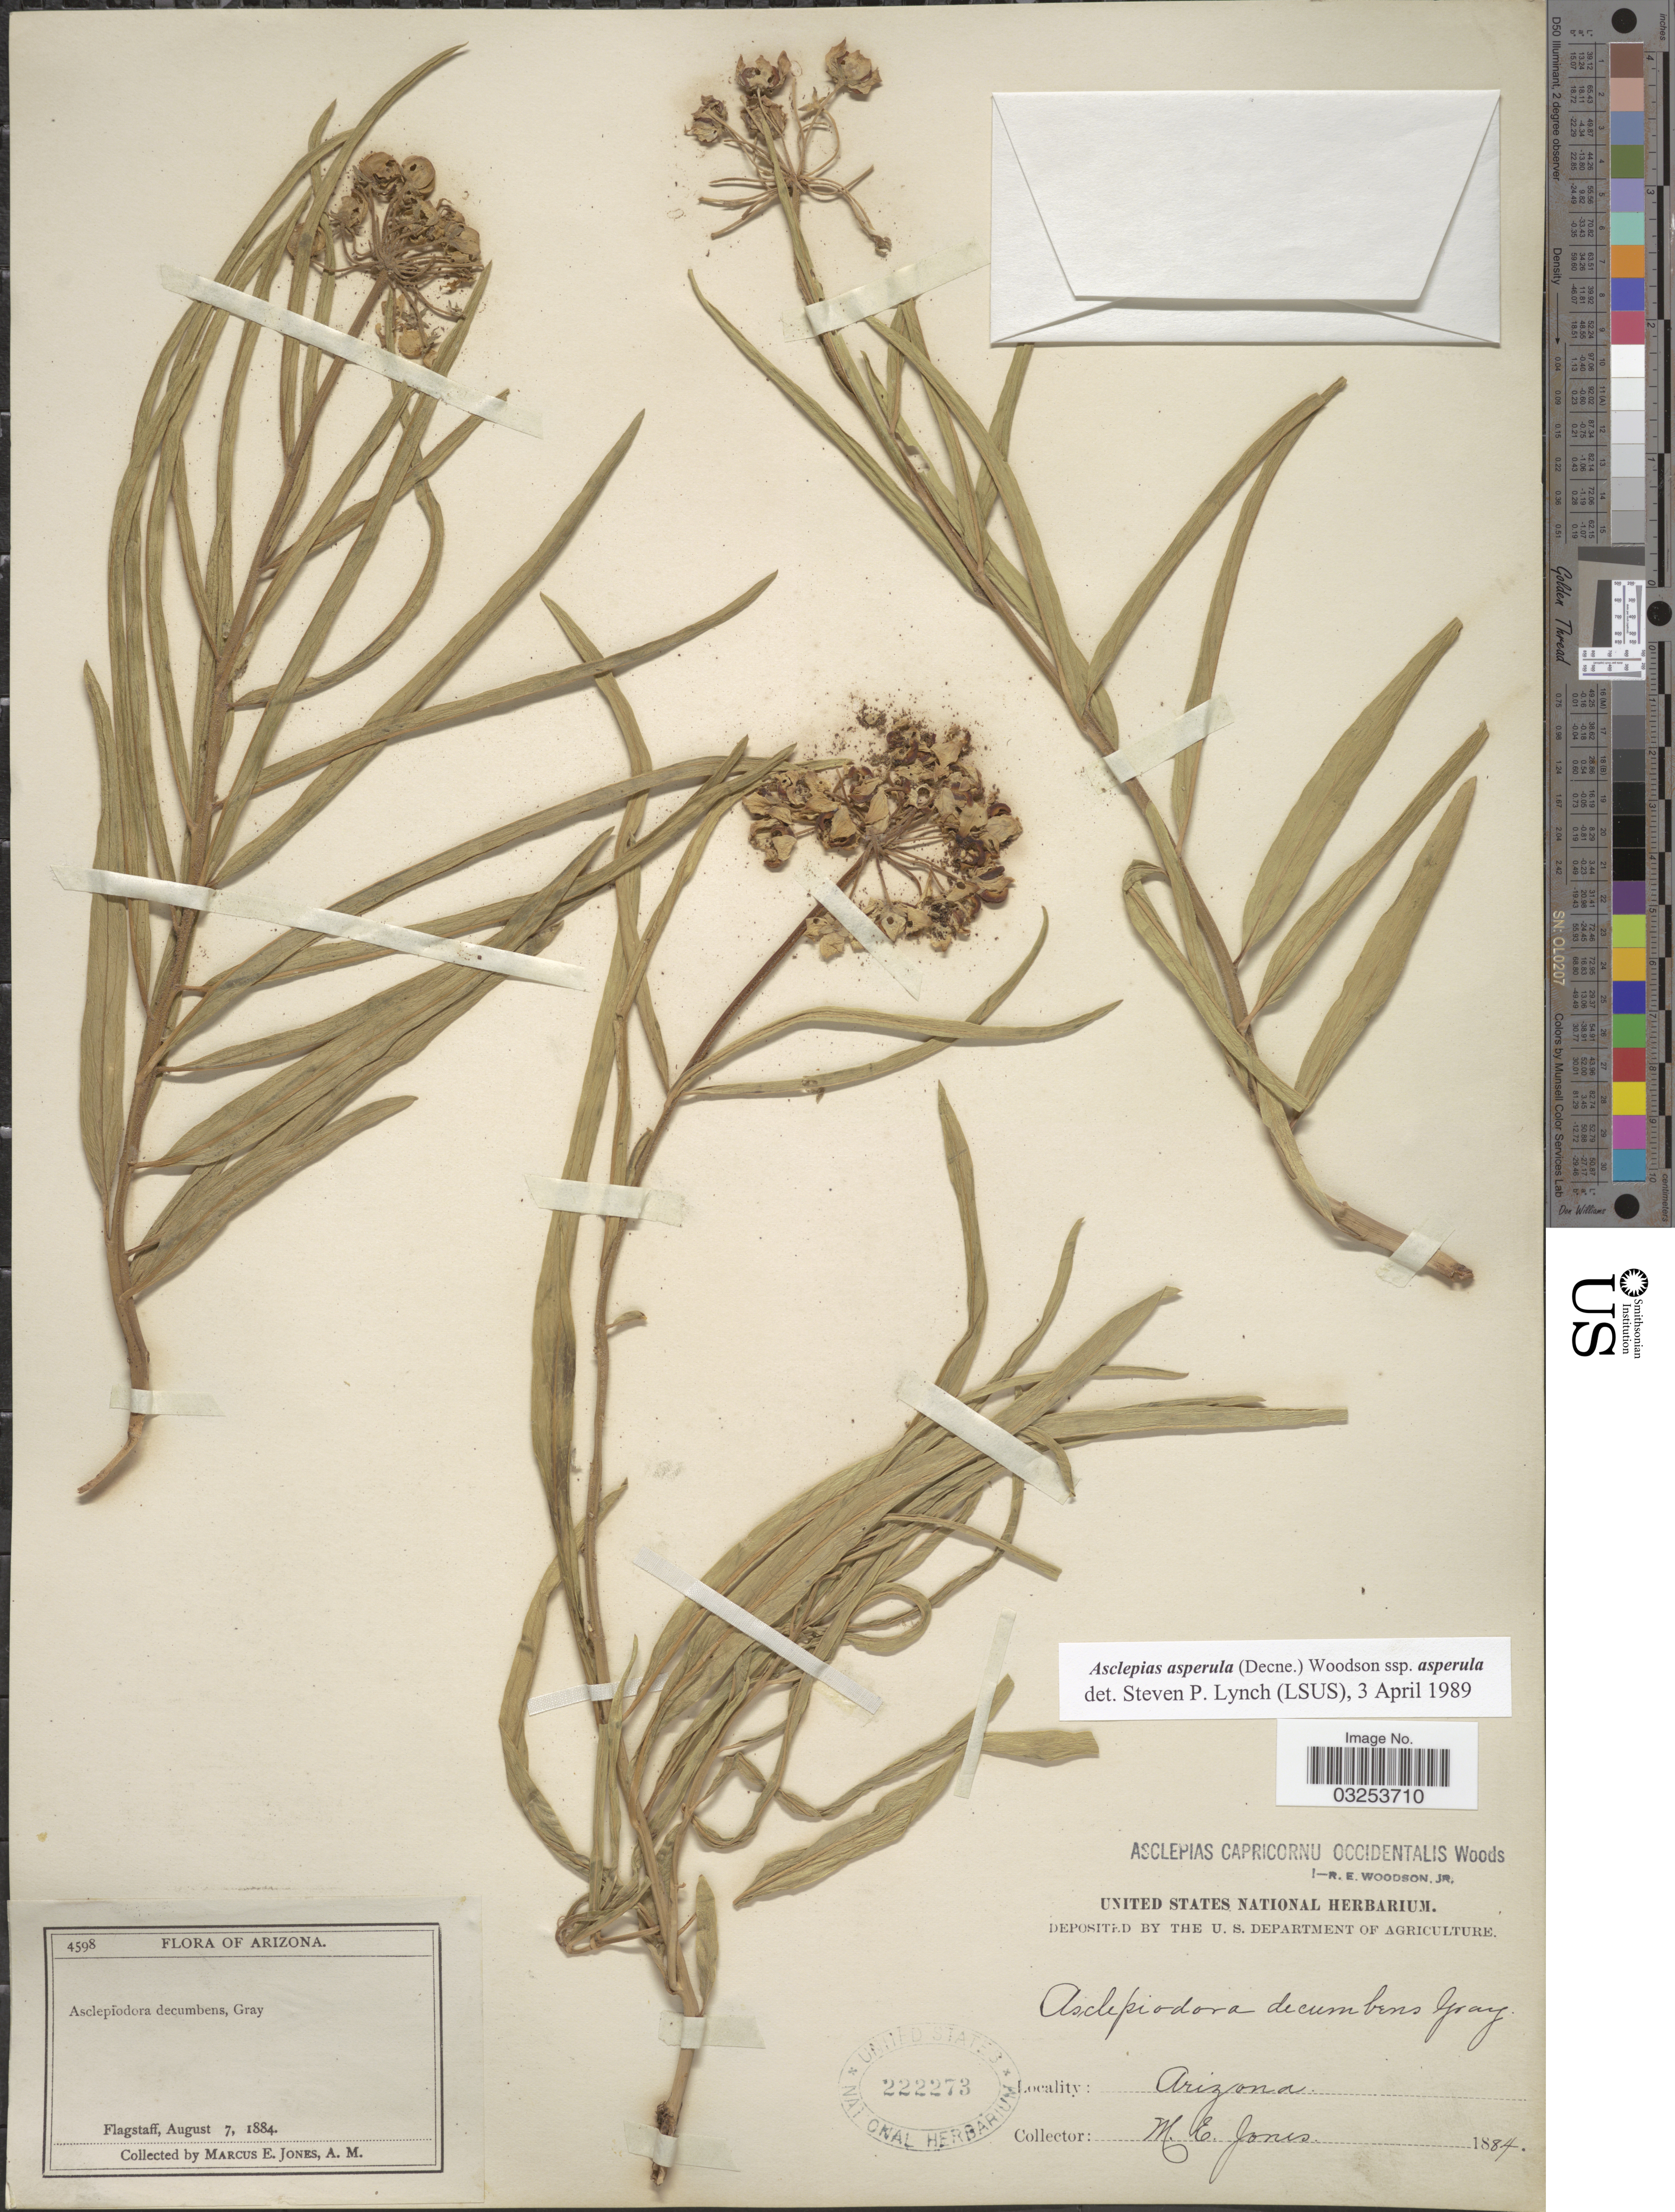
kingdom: Plantae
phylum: Tracheophyta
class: Magnoliopsida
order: Gentianales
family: Apocynaceae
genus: Asclepias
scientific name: Asclepias asperula subsp. asperula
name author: (Decne.) Woodson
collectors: M. E. Jones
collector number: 4598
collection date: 1884-08-07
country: United States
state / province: Arizona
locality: Flagstaff.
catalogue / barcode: US 222273